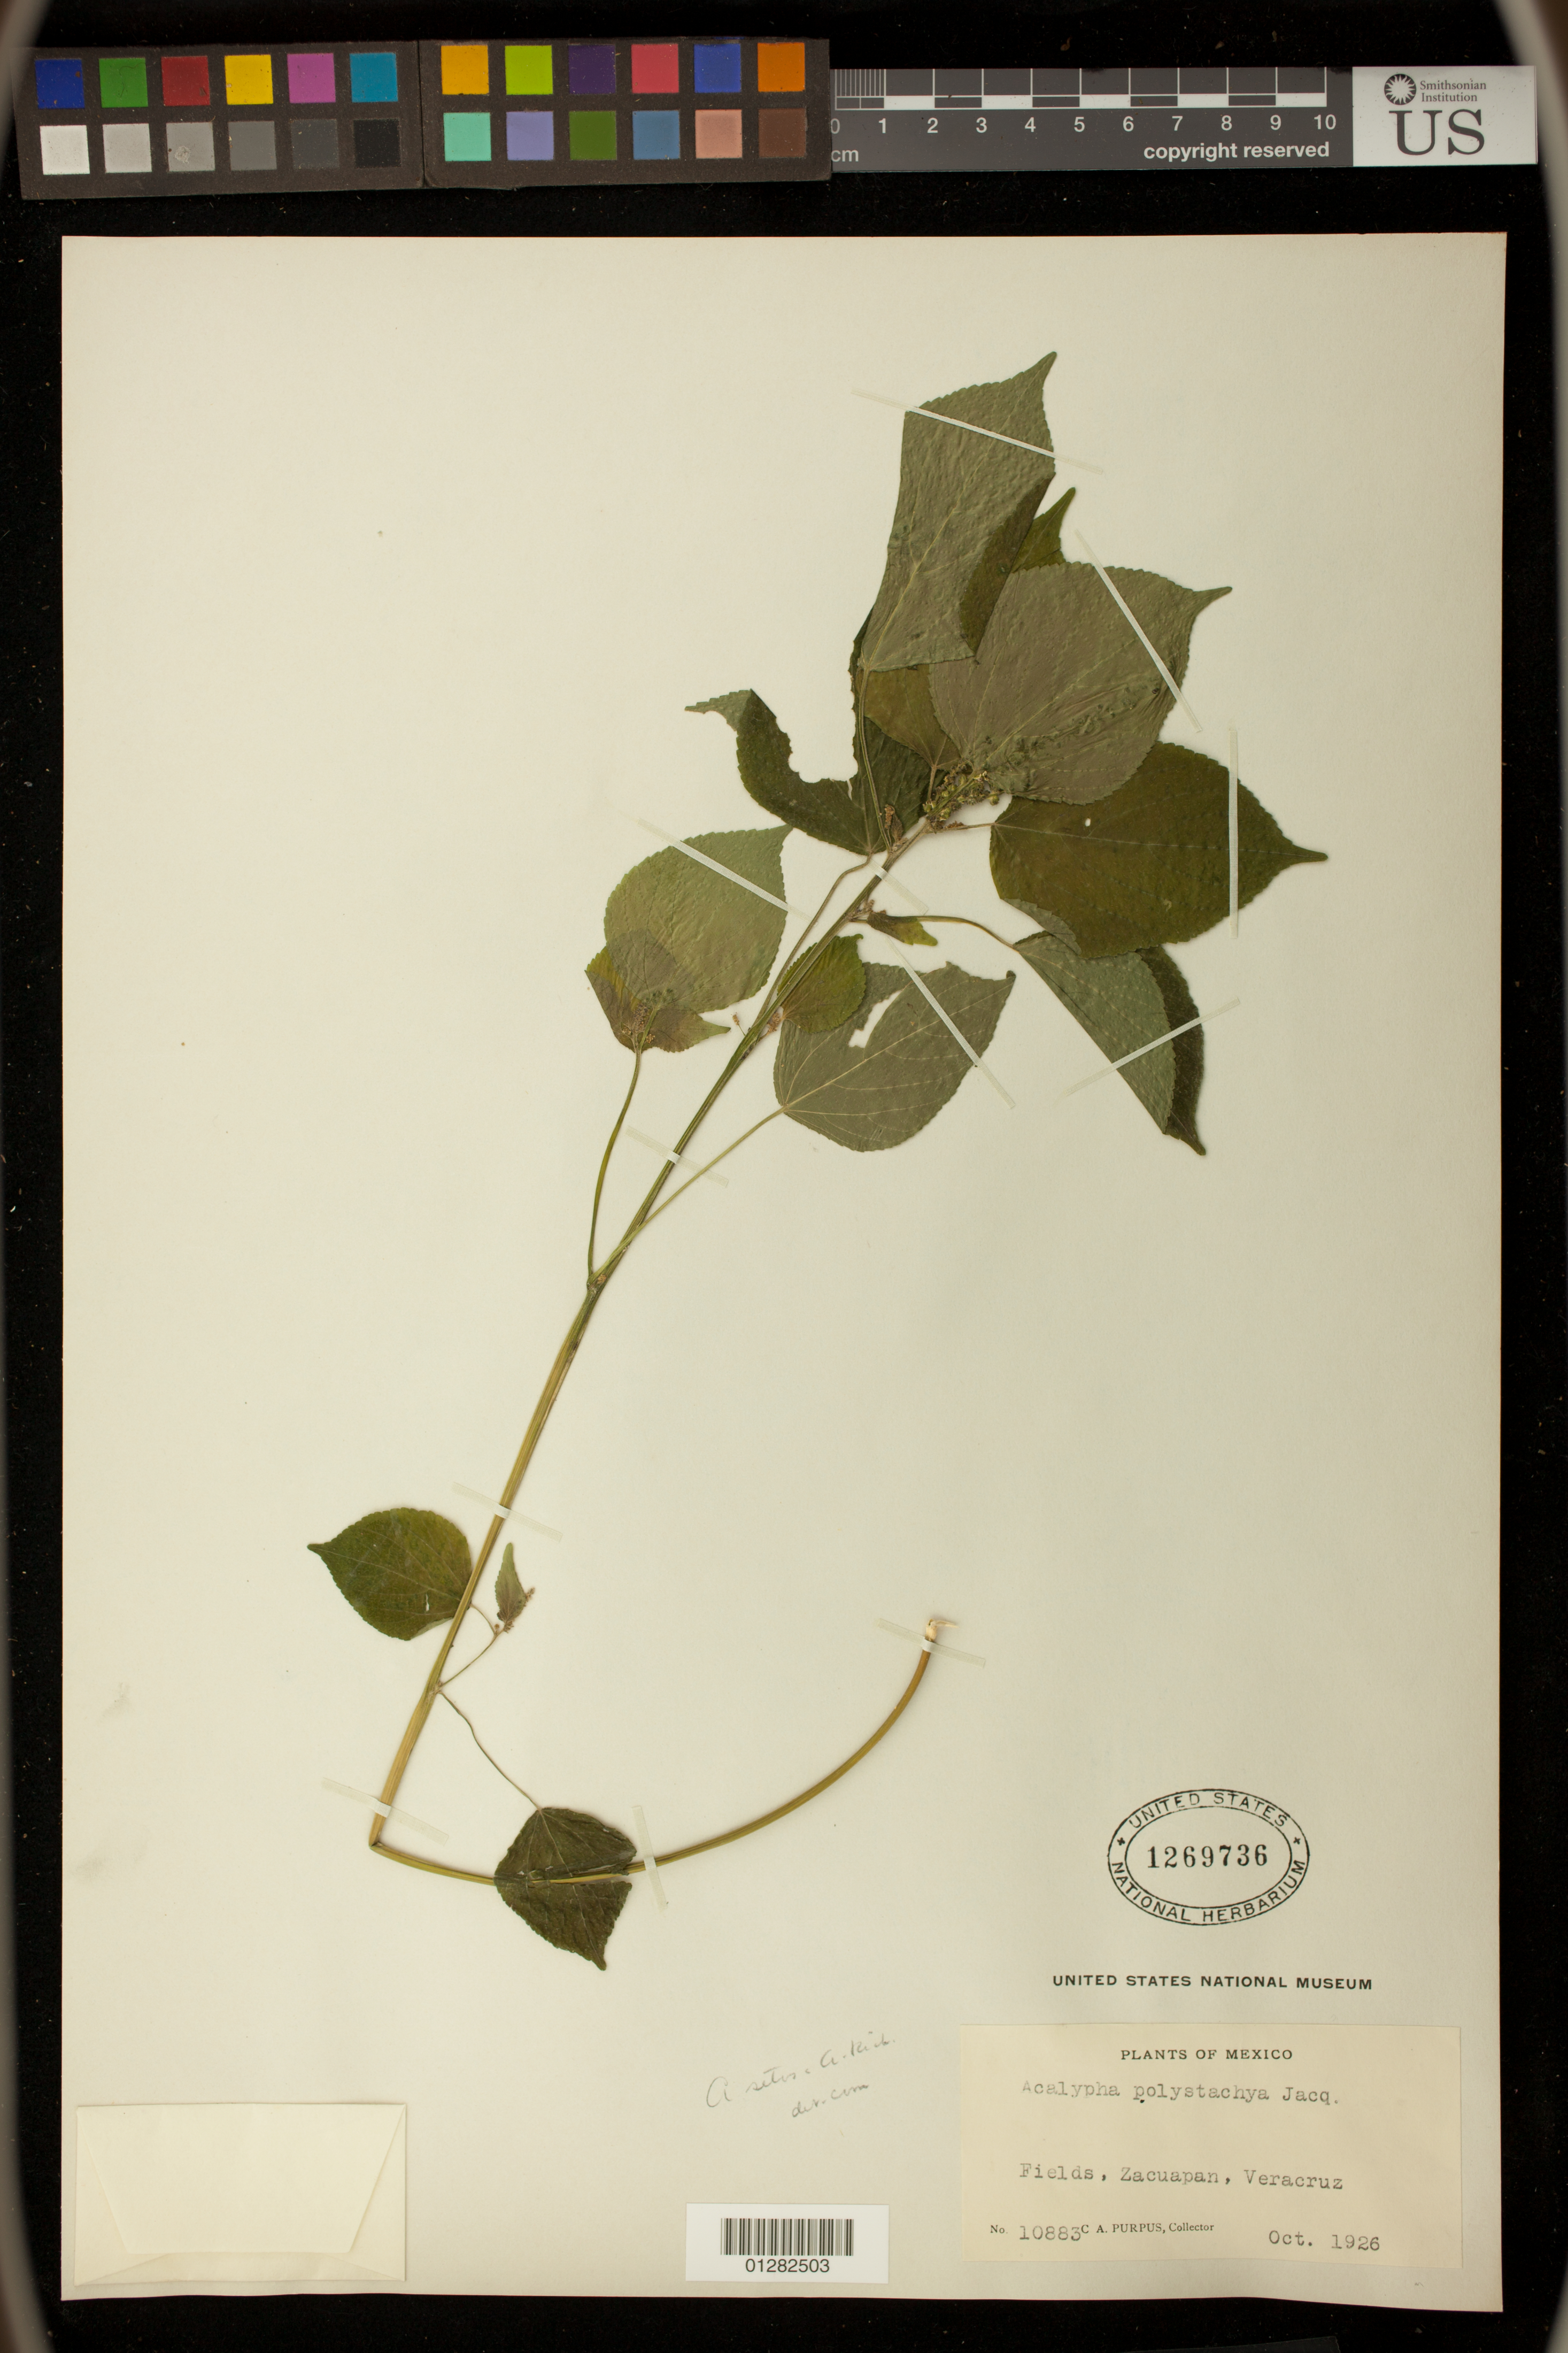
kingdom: Plantae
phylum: Tracheophyta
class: Magnoliopsida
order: Malpighiales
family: Euphorbiaceae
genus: Acalypha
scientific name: Acalypha setosa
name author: A. Rich.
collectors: G. F. Gaumer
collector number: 10883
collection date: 1926-10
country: Mexico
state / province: Veracruz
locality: Zacuapan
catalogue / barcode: US 1269736